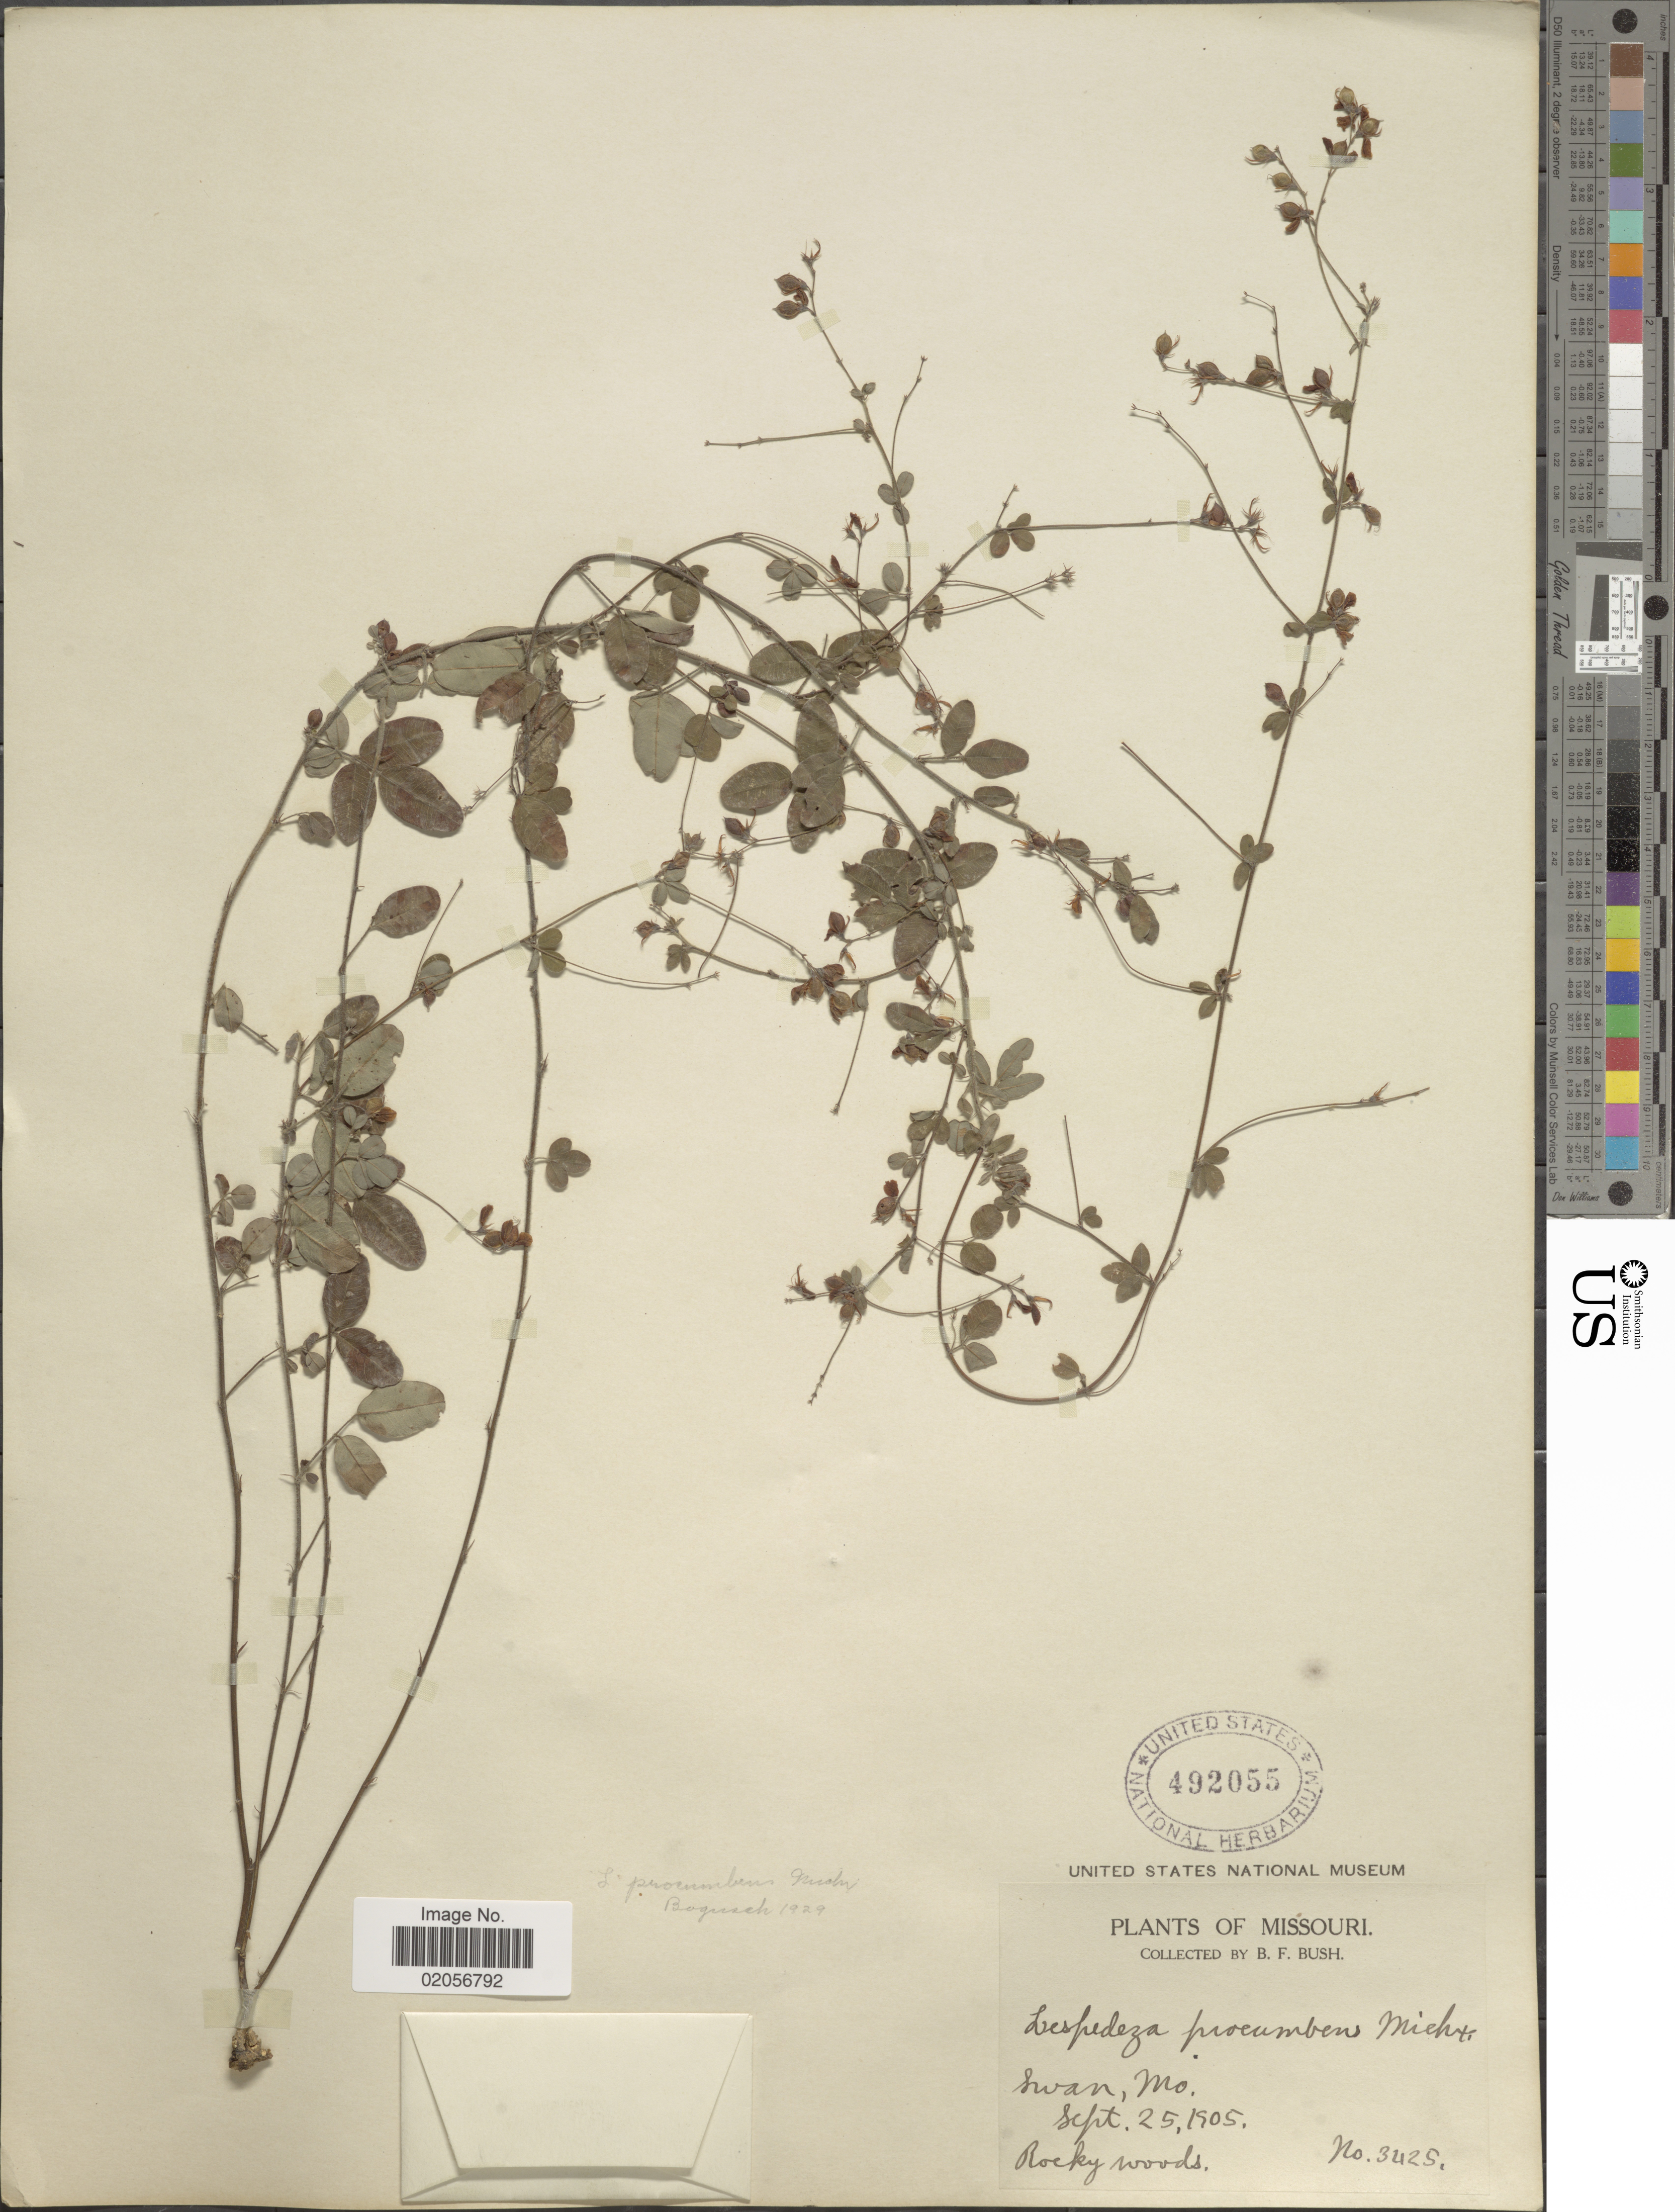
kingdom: Plantae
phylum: Tracheophyta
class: Magnoliopsida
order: Fabales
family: Fabaceae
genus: Lespedeza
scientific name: Lespedeza procumbens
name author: Michx.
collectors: B. F. Bush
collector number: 3425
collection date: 1905-09-25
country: United States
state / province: Missouri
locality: Swan, rocky woods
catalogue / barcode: US 492055